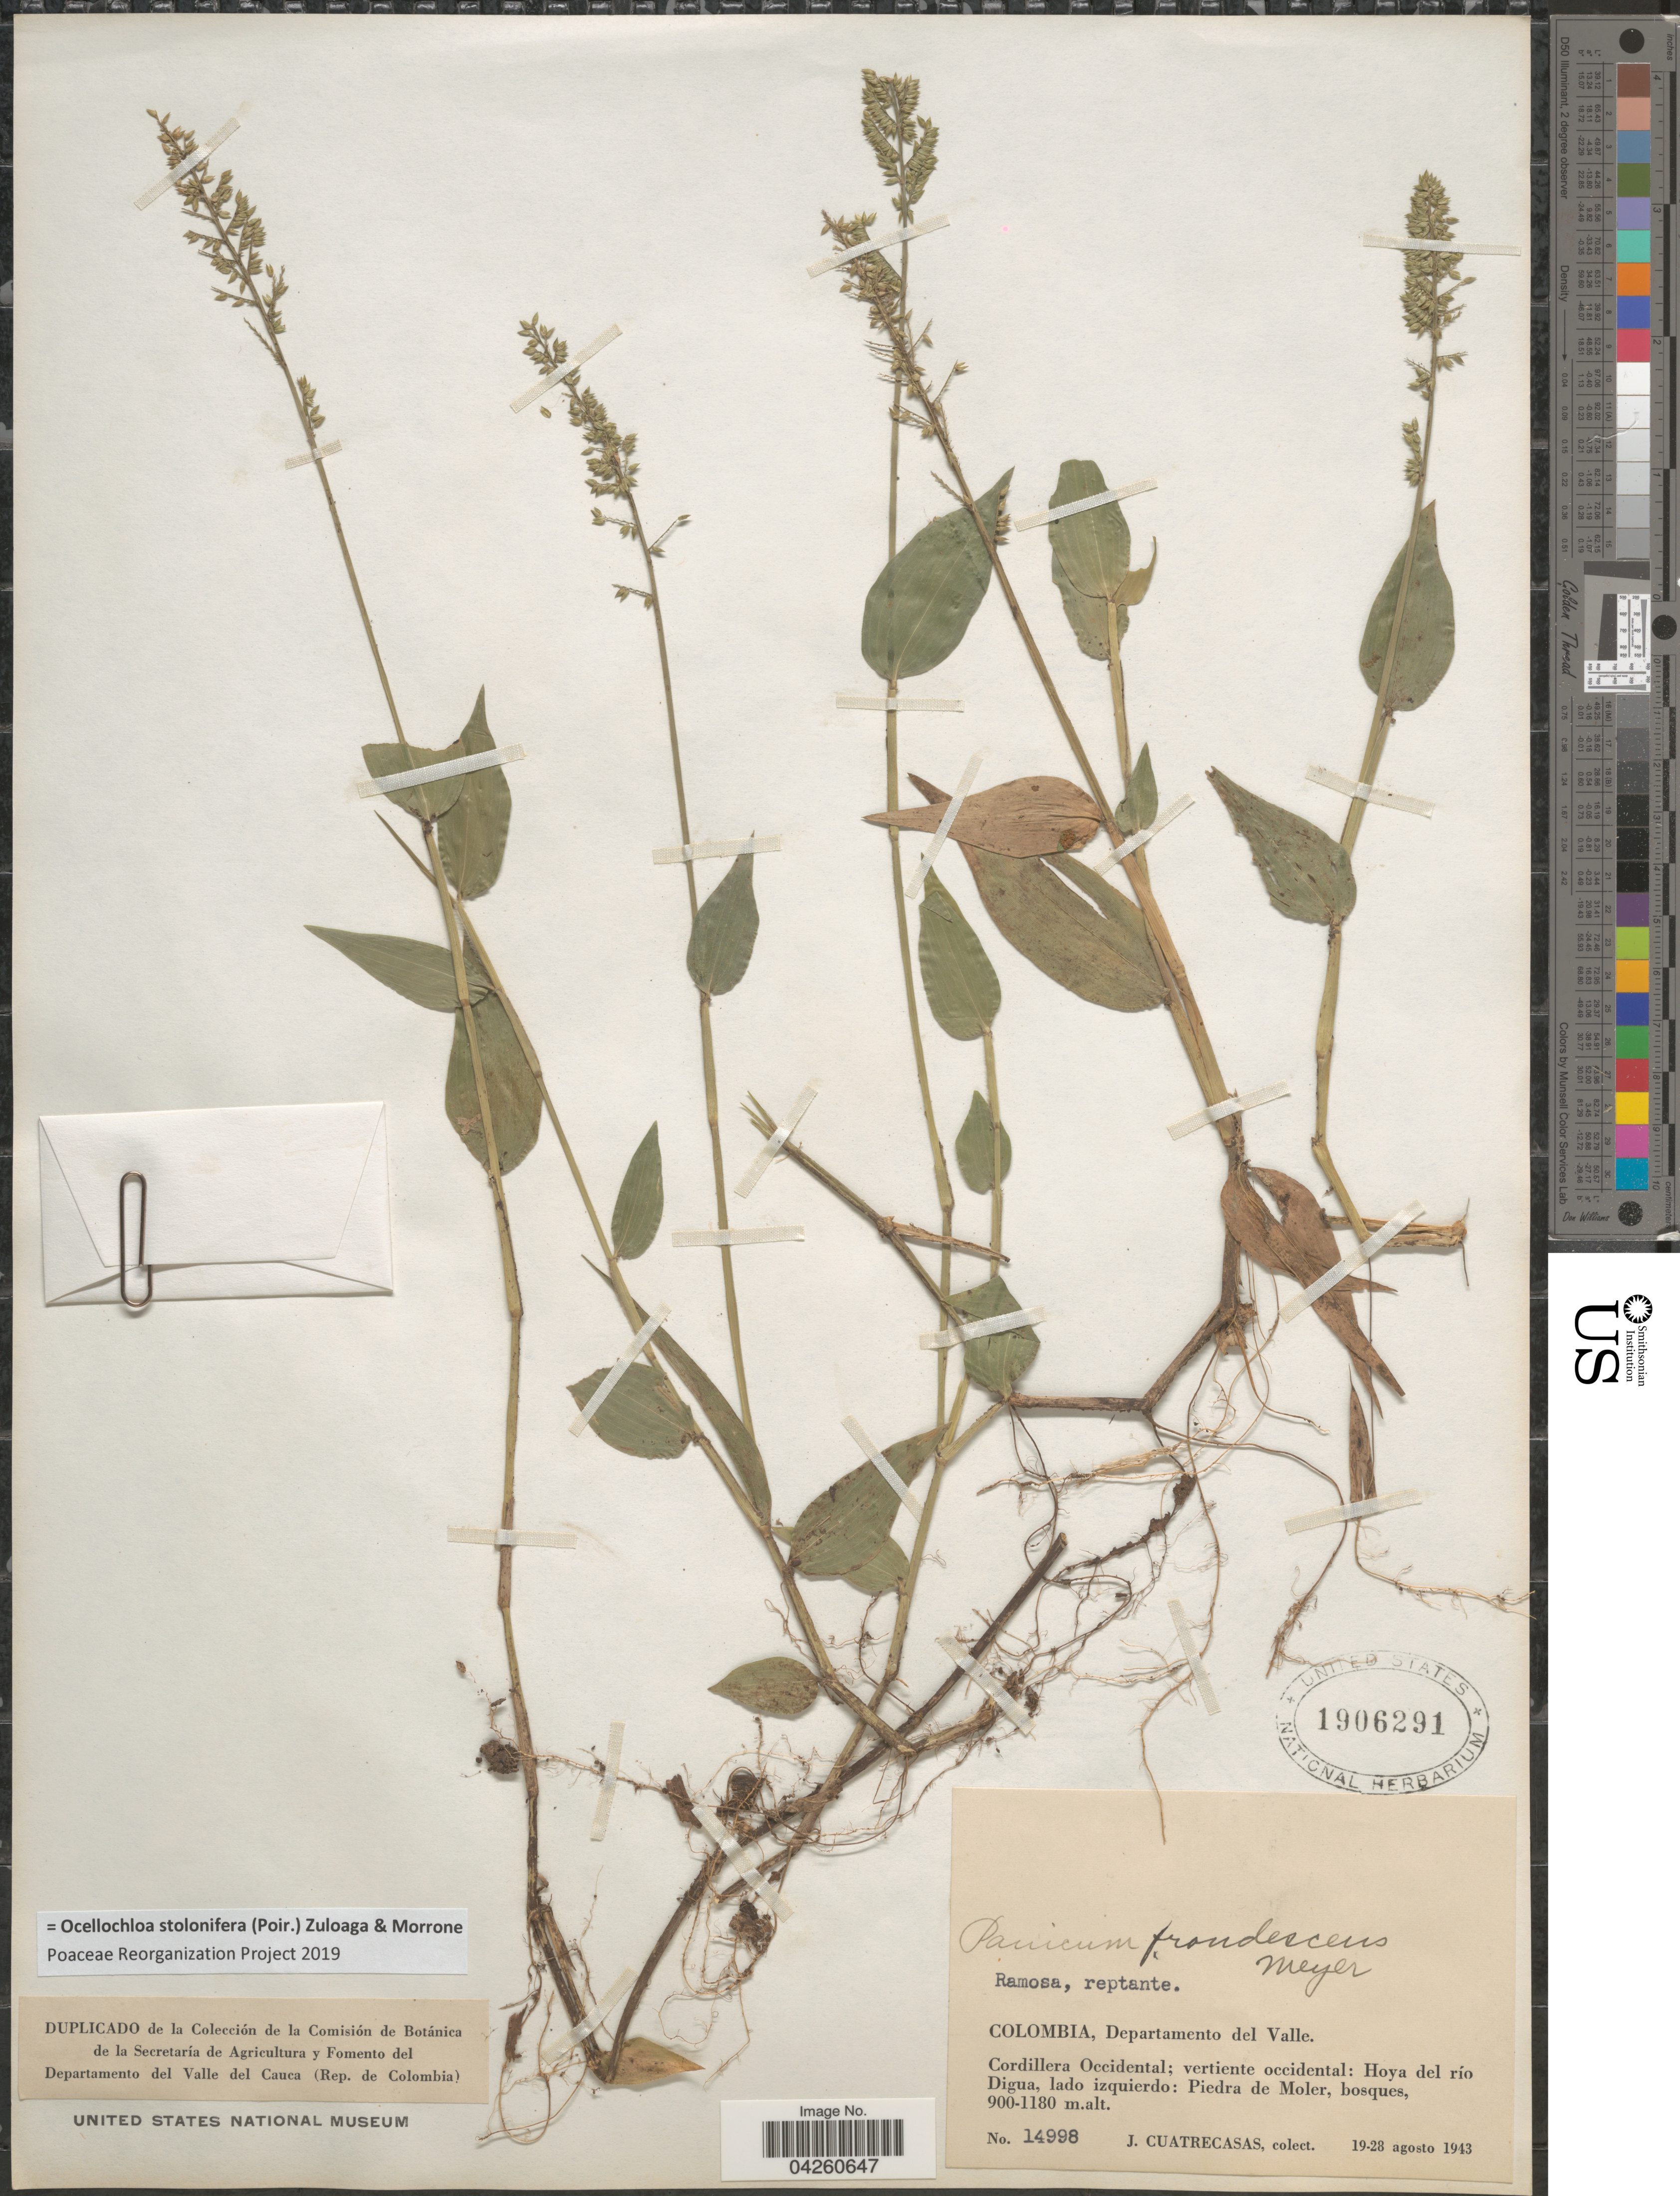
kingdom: Plantae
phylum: Tracheophyta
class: Liliopsida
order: Poales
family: Poaceae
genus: Ocellochloa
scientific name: Ocellochloa stolonifera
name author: (Poir.) Zuloaga & Morrone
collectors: J. Cuatrecasas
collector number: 14998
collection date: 1943-08-19/1943-08-28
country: Colombia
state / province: Valle del Cauca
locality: Departamento del Valle. Cordillera Occidental; vertiente occidental: Hoya del río Digua, lado izquierdo: Piedra de Moler, bosques.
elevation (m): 900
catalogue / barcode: US 1906291